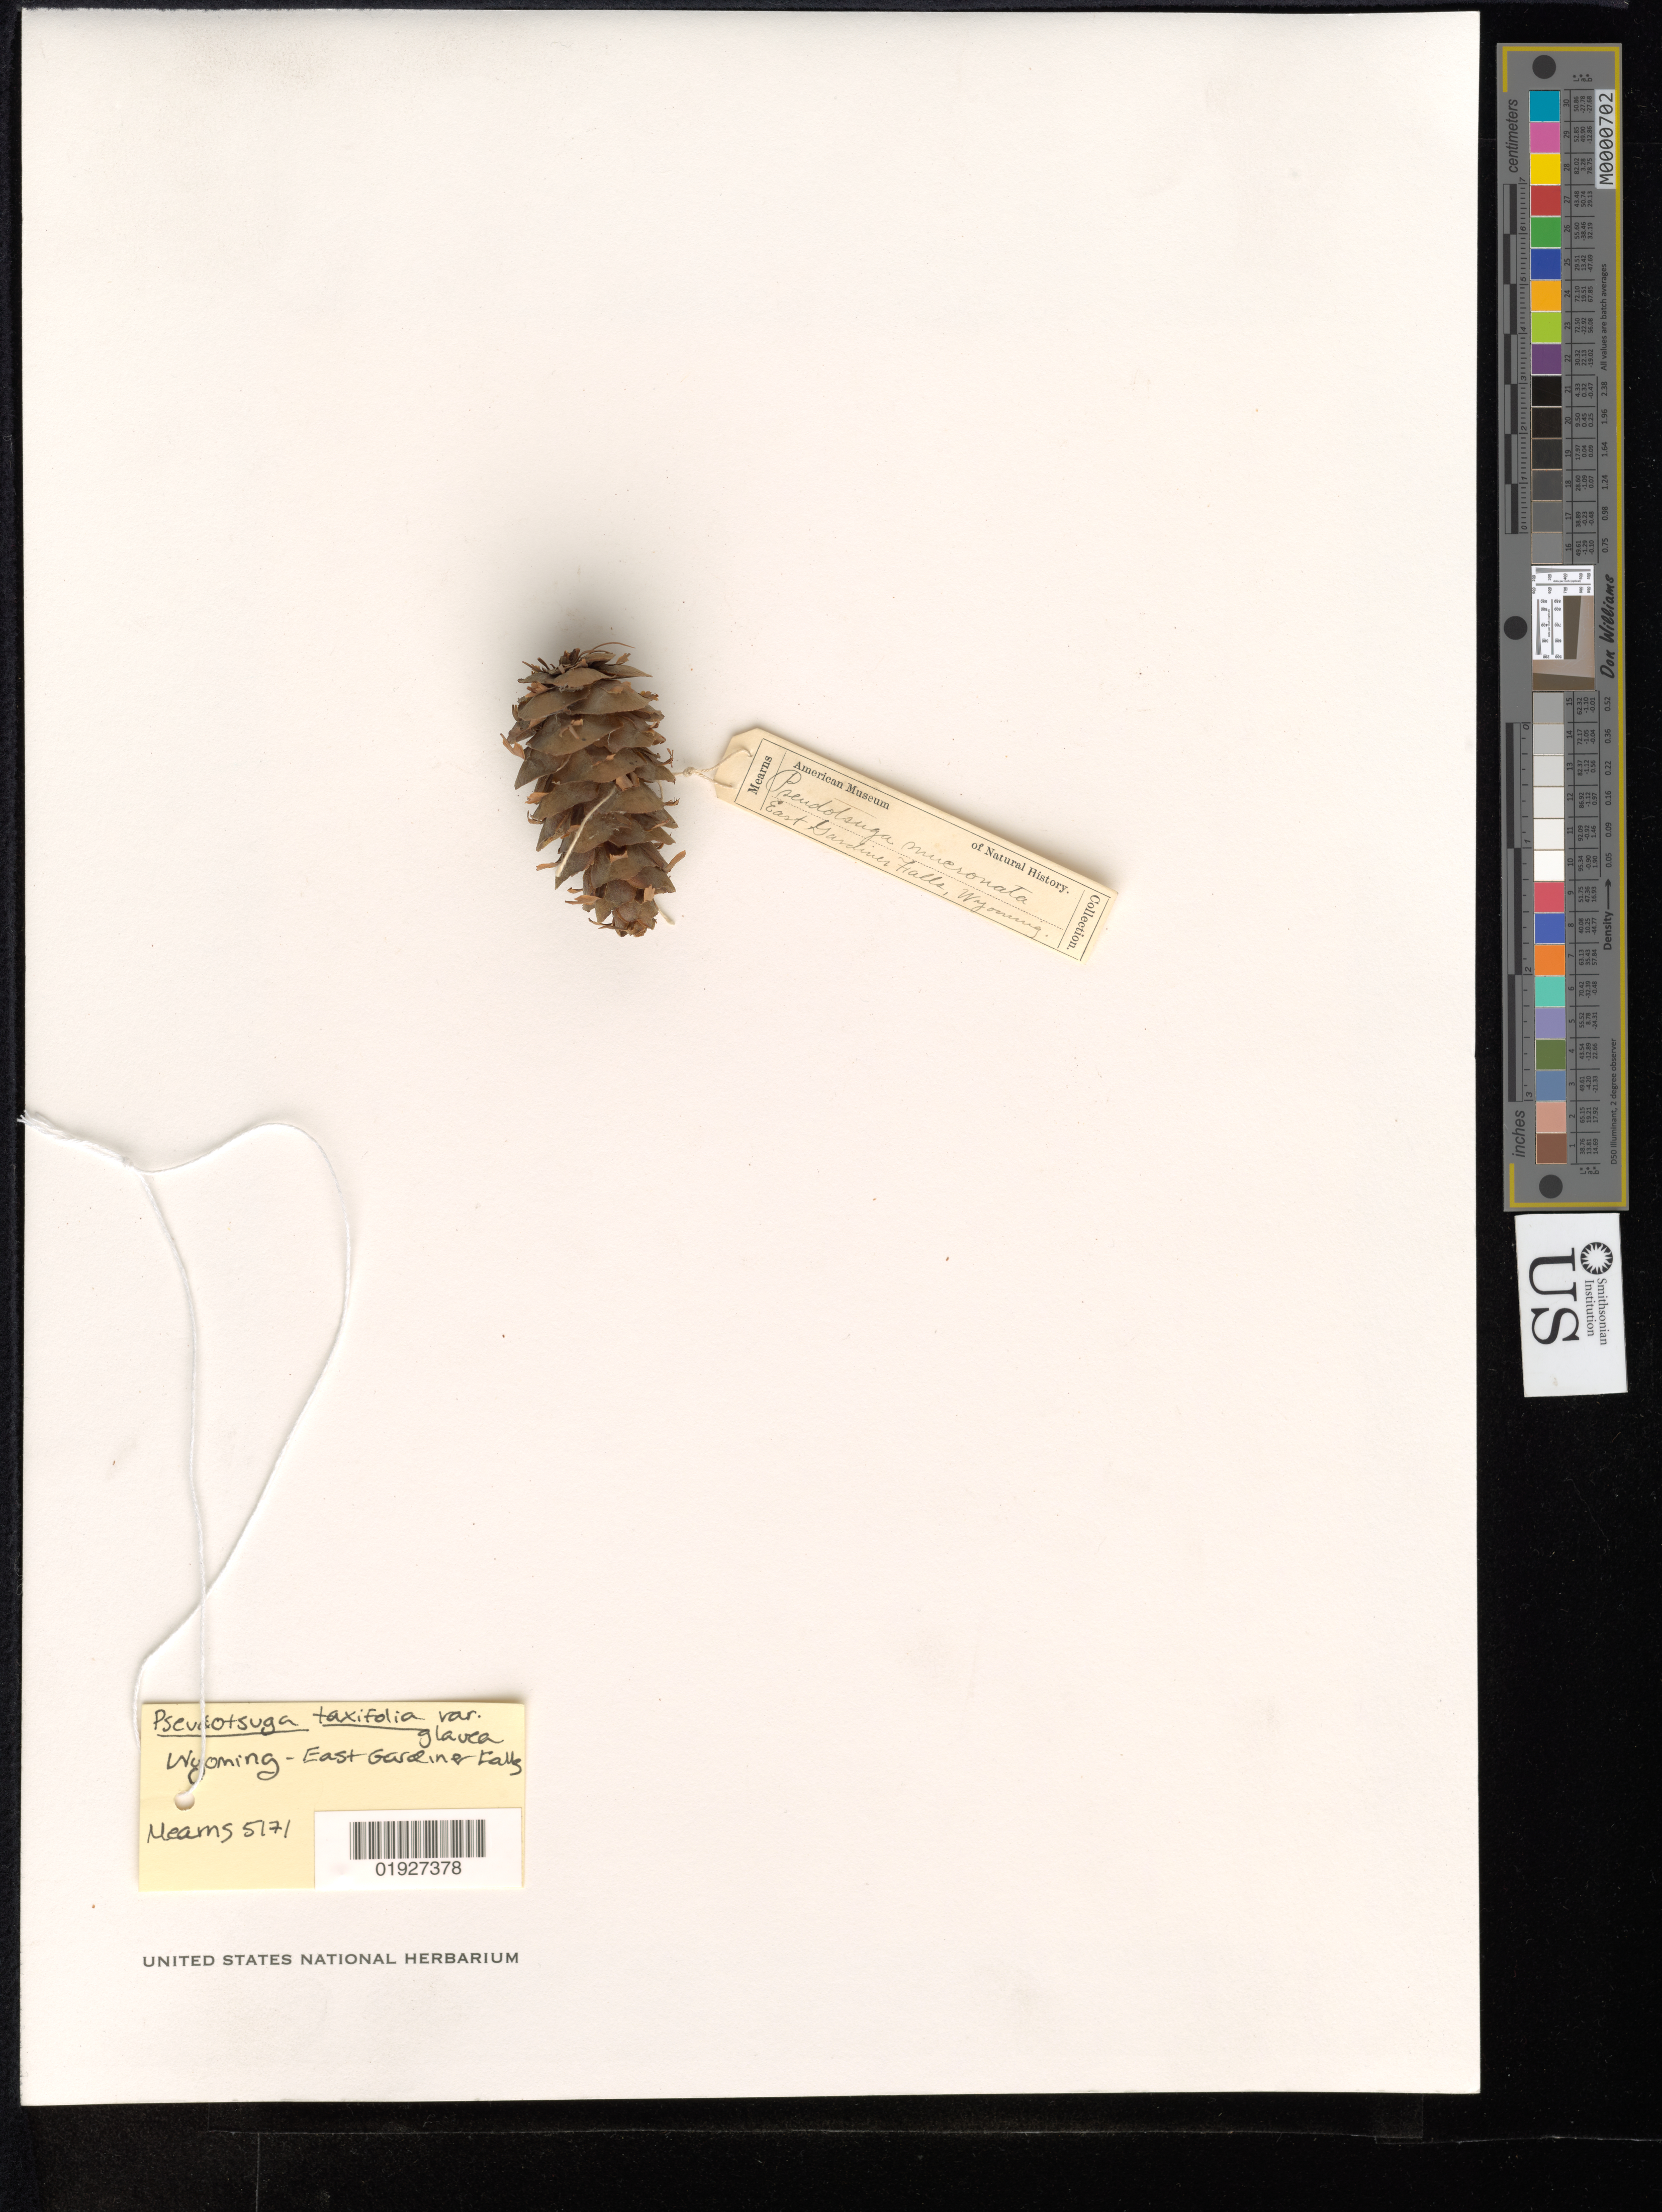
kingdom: Plantae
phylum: Tracheophyta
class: Pinopsida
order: Pinales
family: Pinaceae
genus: Pseudotsuga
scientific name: Pseudotsuga taxifolia var. glauca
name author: Sudw.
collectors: E. A. Mearns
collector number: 5171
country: United States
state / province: Wyoming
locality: East Gardiner Falls